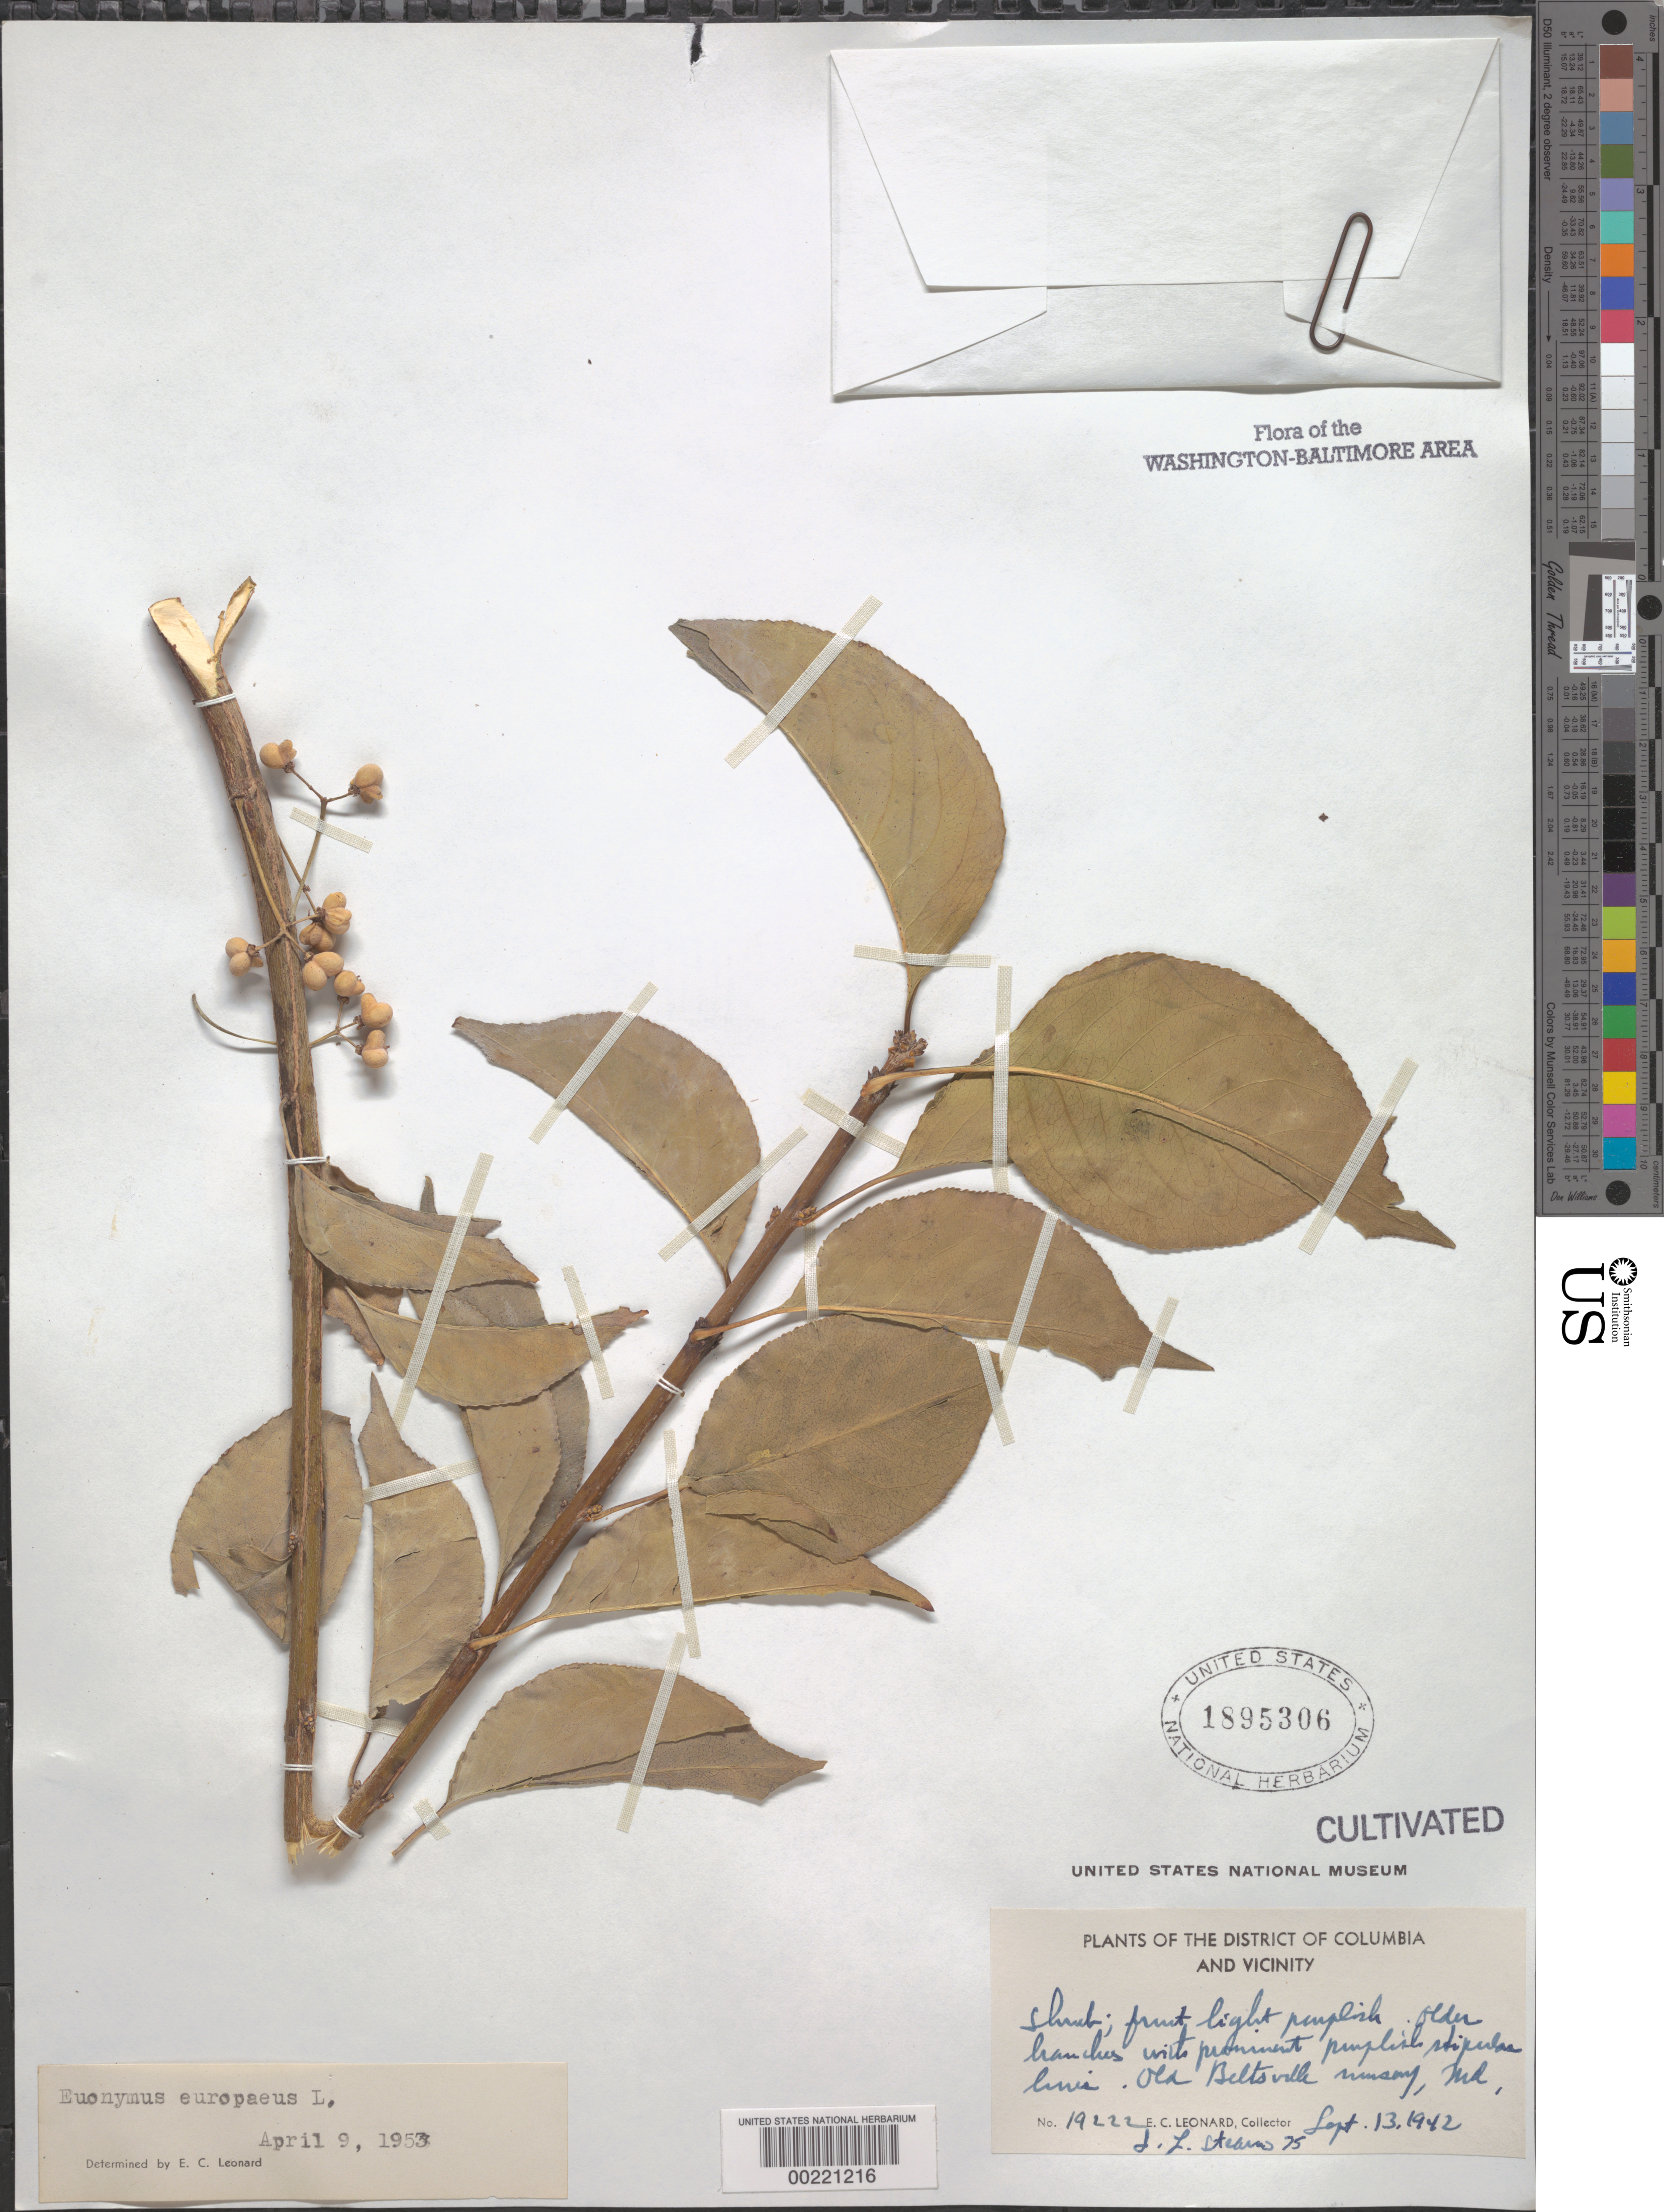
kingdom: Plantae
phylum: Tracheophyta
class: Magnoliopsida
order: Celastrales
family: Celastraceae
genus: Euonymus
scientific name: Euonymus europaeus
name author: L.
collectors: E. C. Leonard & J. Sterns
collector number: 19222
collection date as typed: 13 Sep 1942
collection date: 1942-09-13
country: United States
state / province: Maryland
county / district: Prince George's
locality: Old Beltsville Nursery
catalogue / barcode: US 1895306